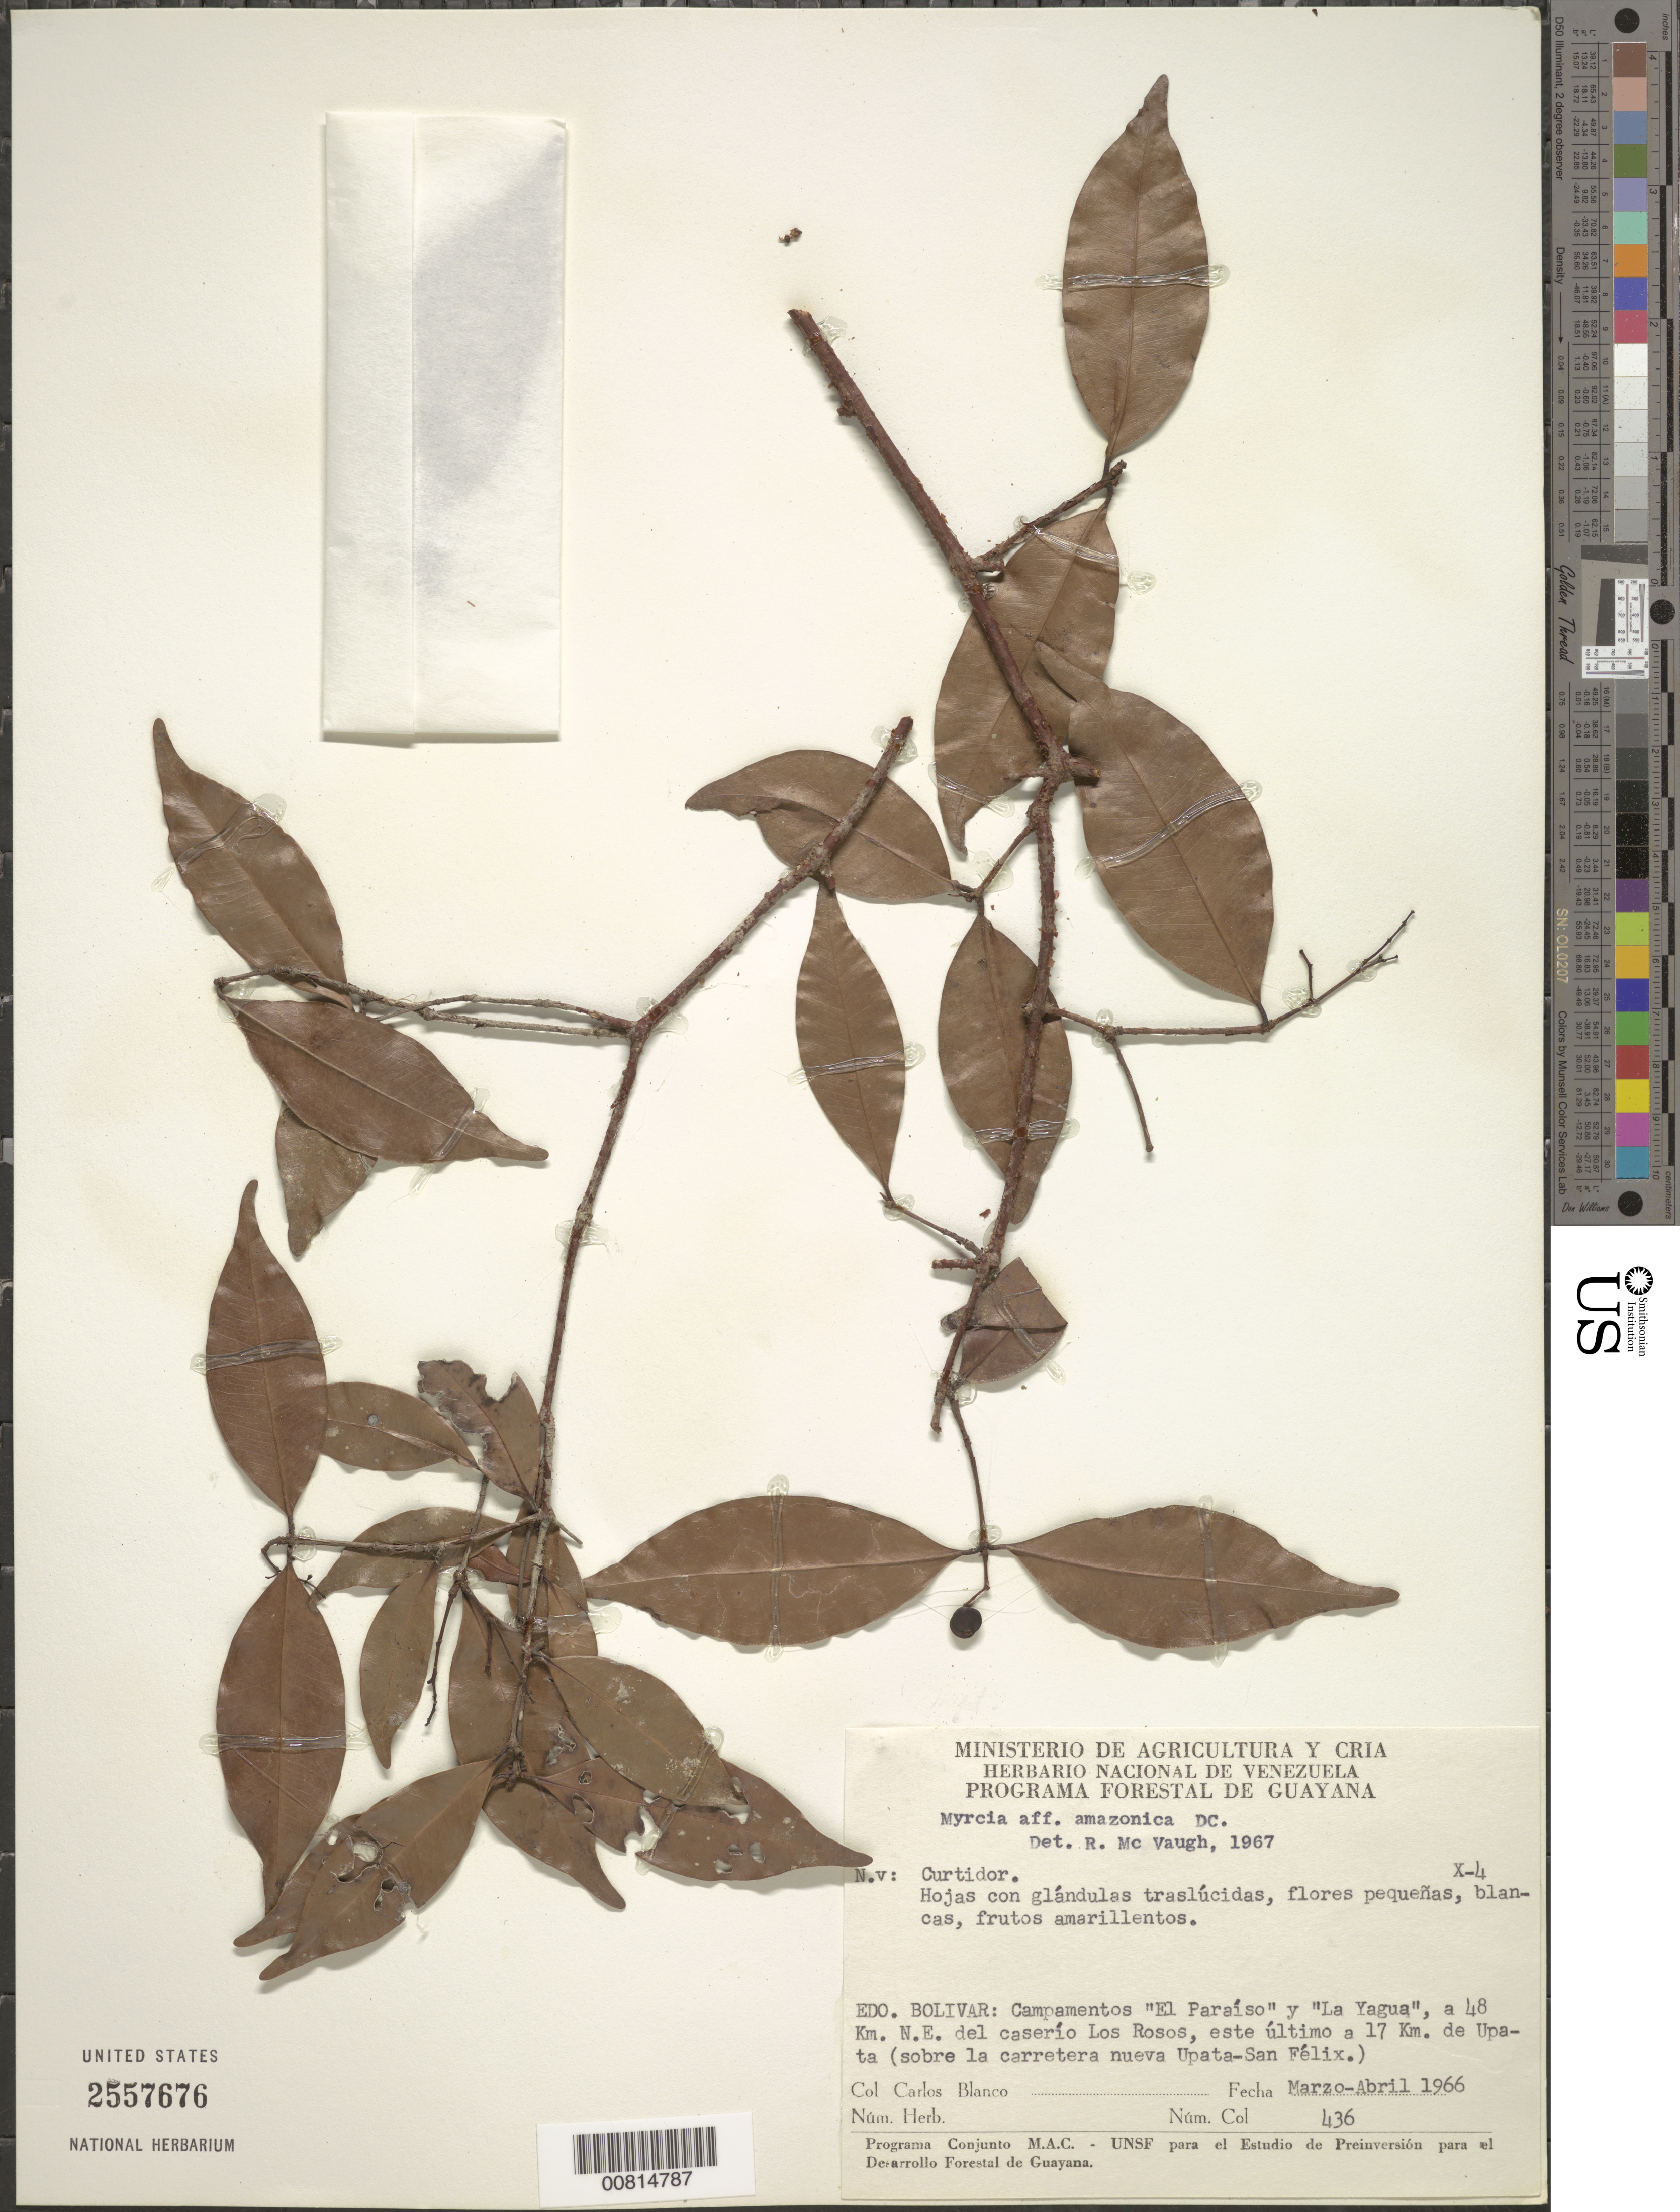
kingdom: Plantae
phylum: Tracheophyta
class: Magnoliopsida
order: Myrtales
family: Myrtaceae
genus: Myrcia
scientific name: Myrcia amazonica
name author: DC.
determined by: McVaugh, R.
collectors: C. A. Blanco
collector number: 436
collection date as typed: Mar-66 to Apr-66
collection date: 1966-03/1966-04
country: Venezuela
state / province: Bolívar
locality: Campamentos "El Paraiso" y "La Yagua", a 48 km NE del caserío Los Rosos, este ultimo a 17 km de Upata (sobre la carretera nueva Upata-San Felix)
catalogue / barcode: US 2557676